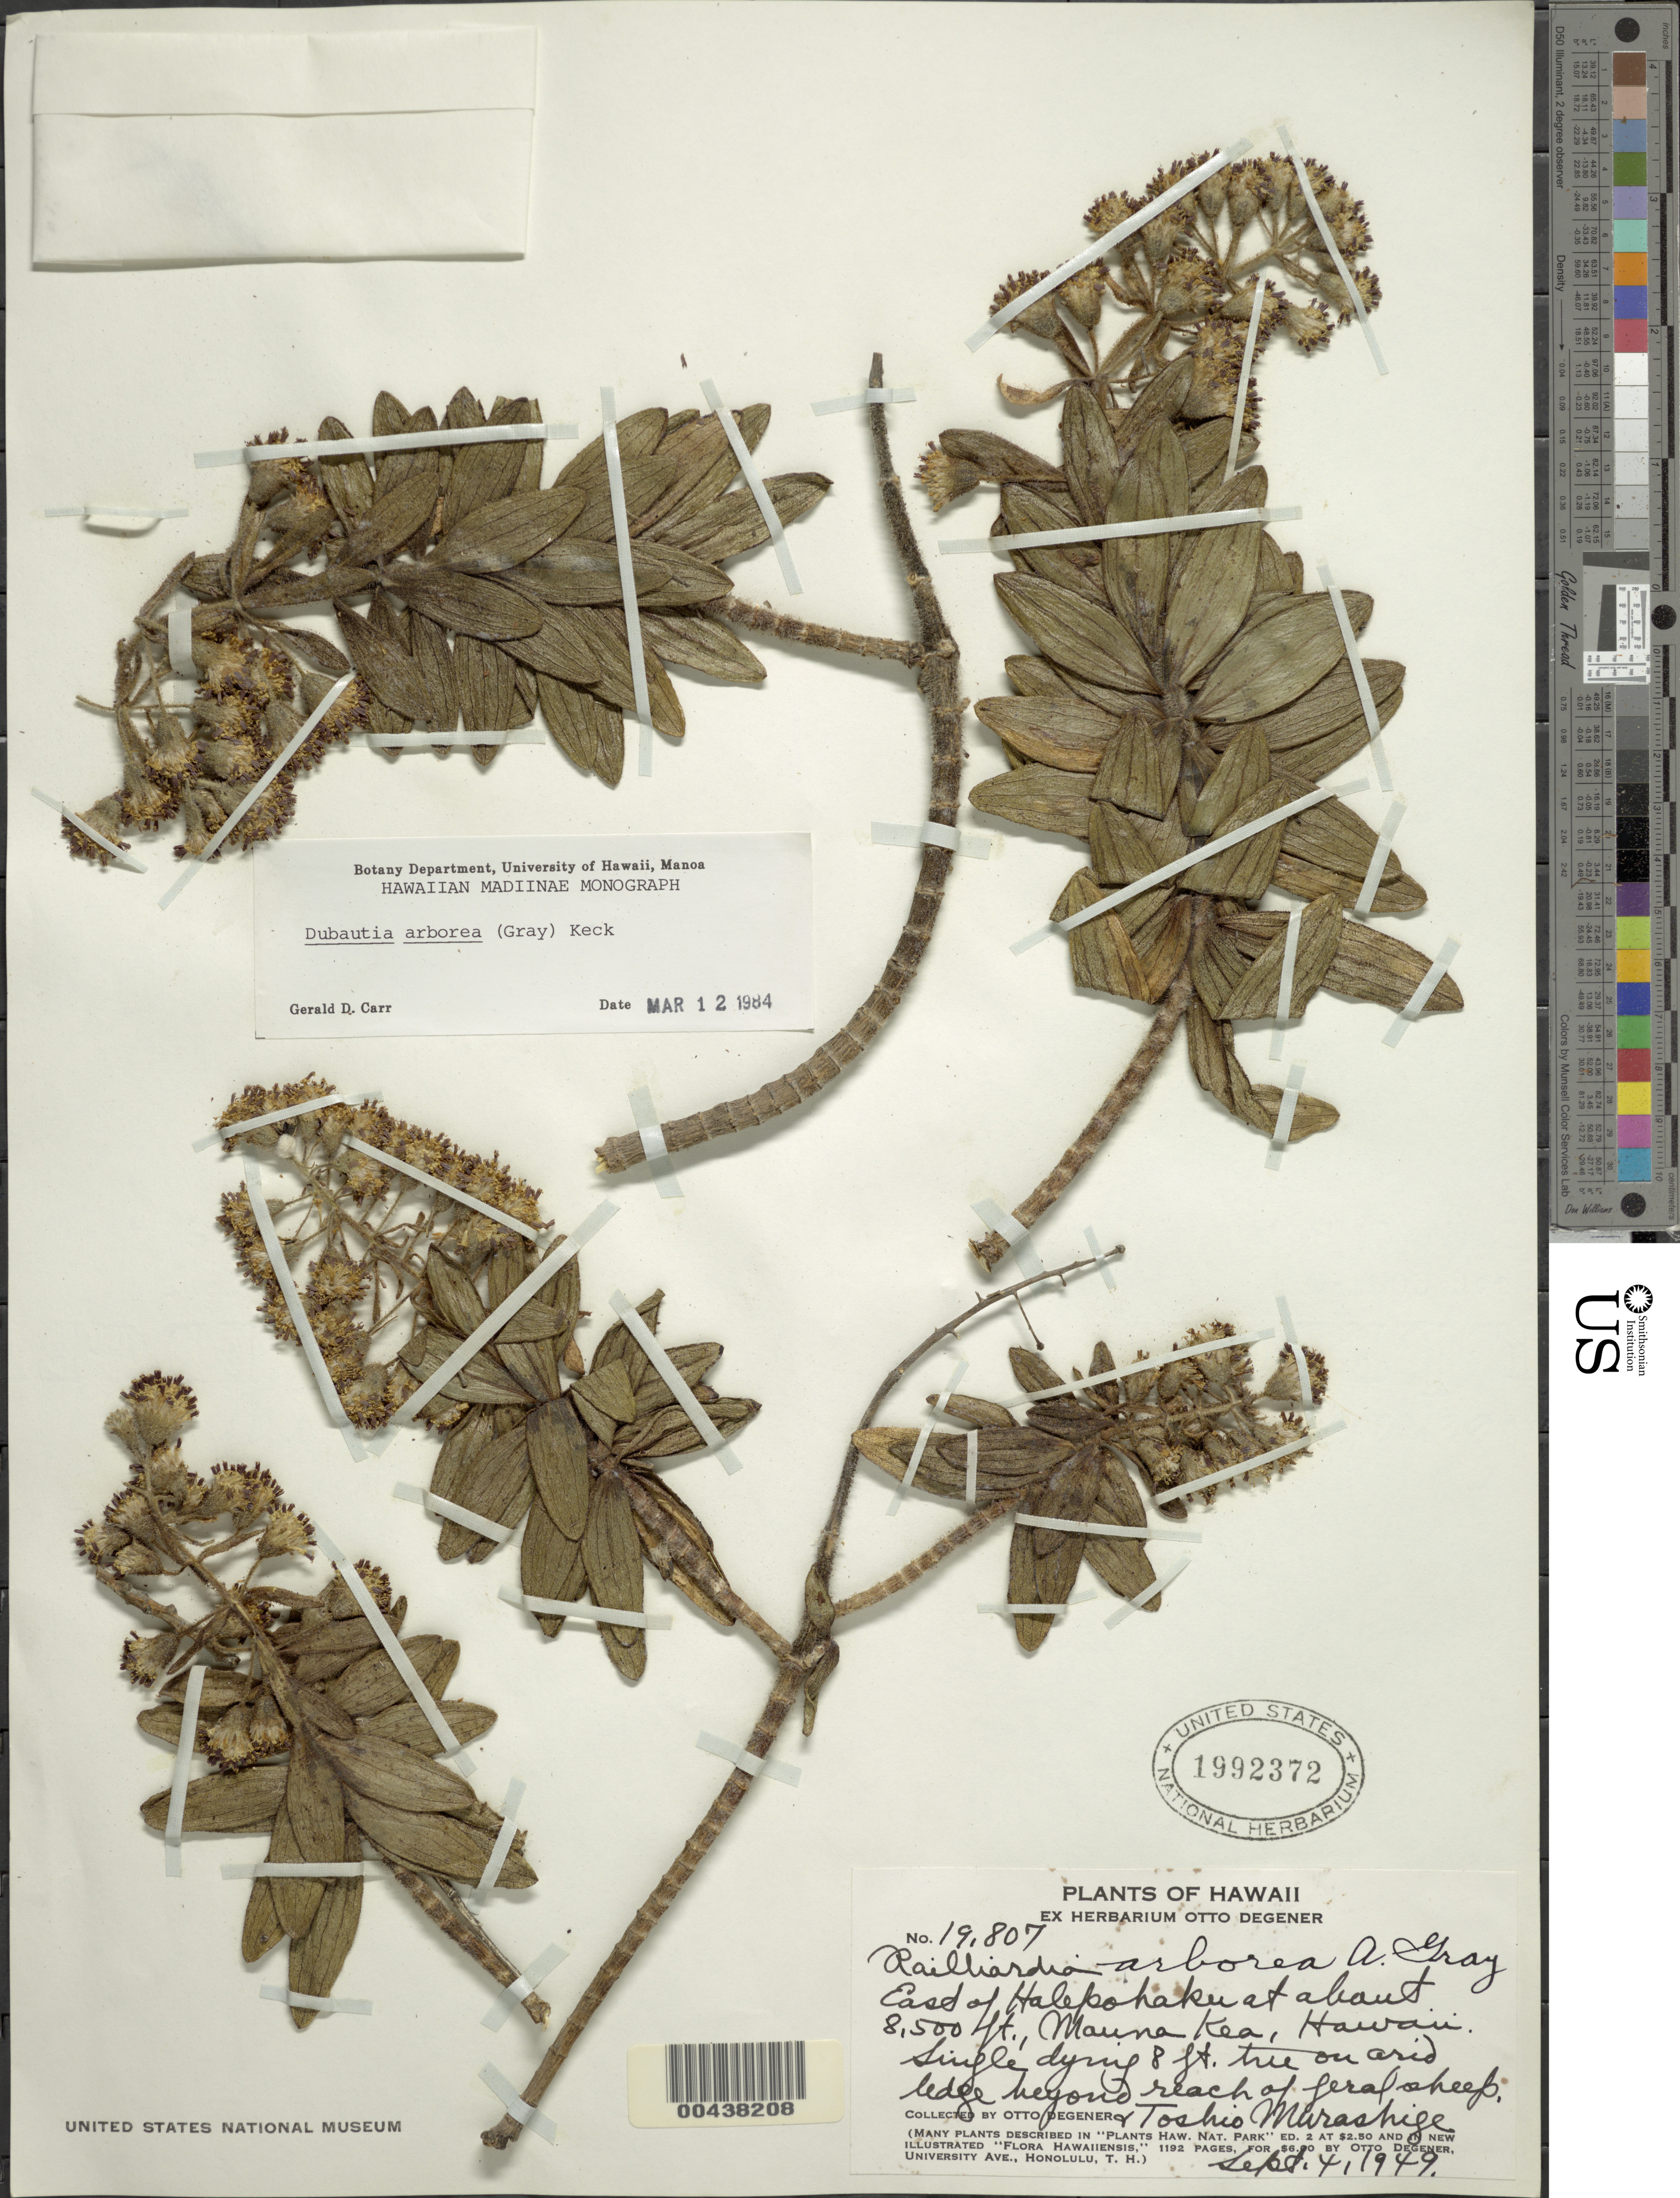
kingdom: Plantae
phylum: Tracheophyta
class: Magnoliopsida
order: Asterales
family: Asteraceae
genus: Dubautia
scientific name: Dubautia arborea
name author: (A. Gray) D.D. Keck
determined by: Carr, G. D.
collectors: O. Degener & T. Murashige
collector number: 19807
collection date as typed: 4 Sep 1949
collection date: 1949-09-04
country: United States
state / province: Hawaii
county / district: Hawaii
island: Hawaii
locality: East of Halepohaku, Mauna Kea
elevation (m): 2591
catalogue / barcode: US 1992372